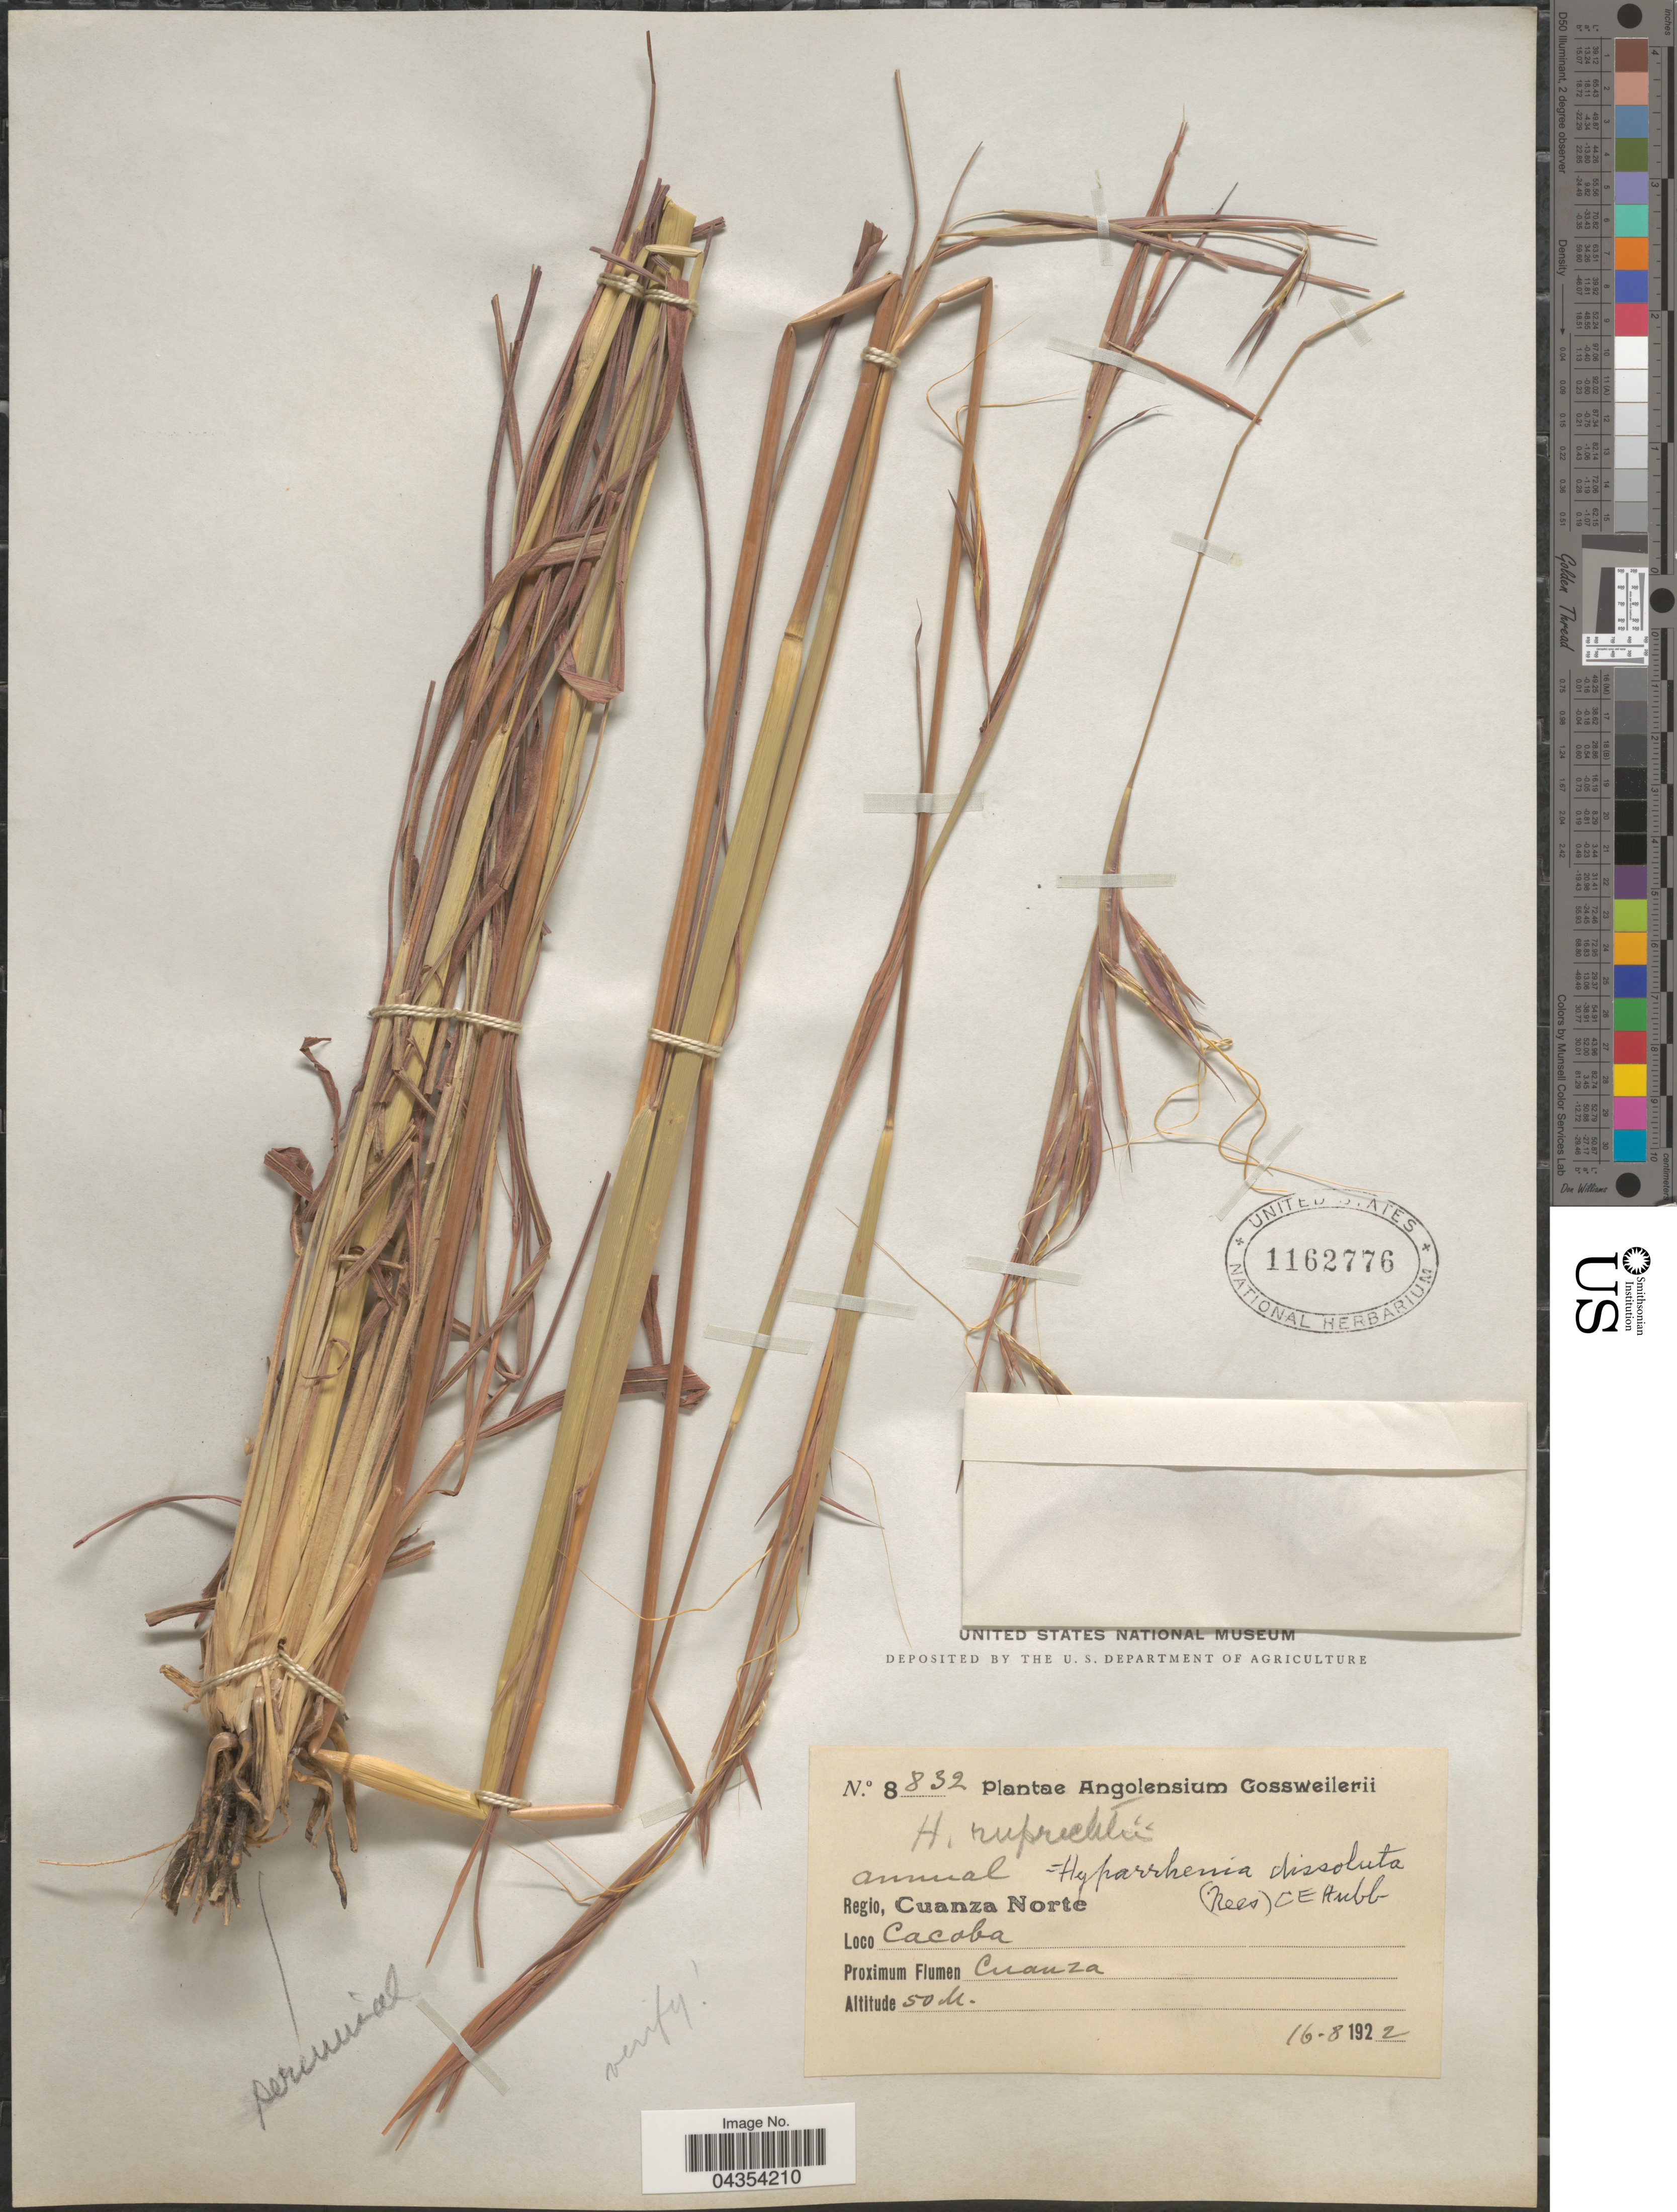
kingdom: Plantae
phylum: Tracheophyta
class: Liliopsida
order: Poales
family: Poaceae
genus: Hyperthelia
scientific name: Hyperthelia dissoluta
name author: (Nees ex Steud.) Clayton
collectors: -. Gossweiler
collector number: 8832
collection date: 1922-08-16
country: Angola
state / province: Cuanza Norte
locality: Regio, Cuanza Norte. Cacoba. Proximum Flumen Cuanza.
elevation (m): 50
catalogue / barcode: US 1162776